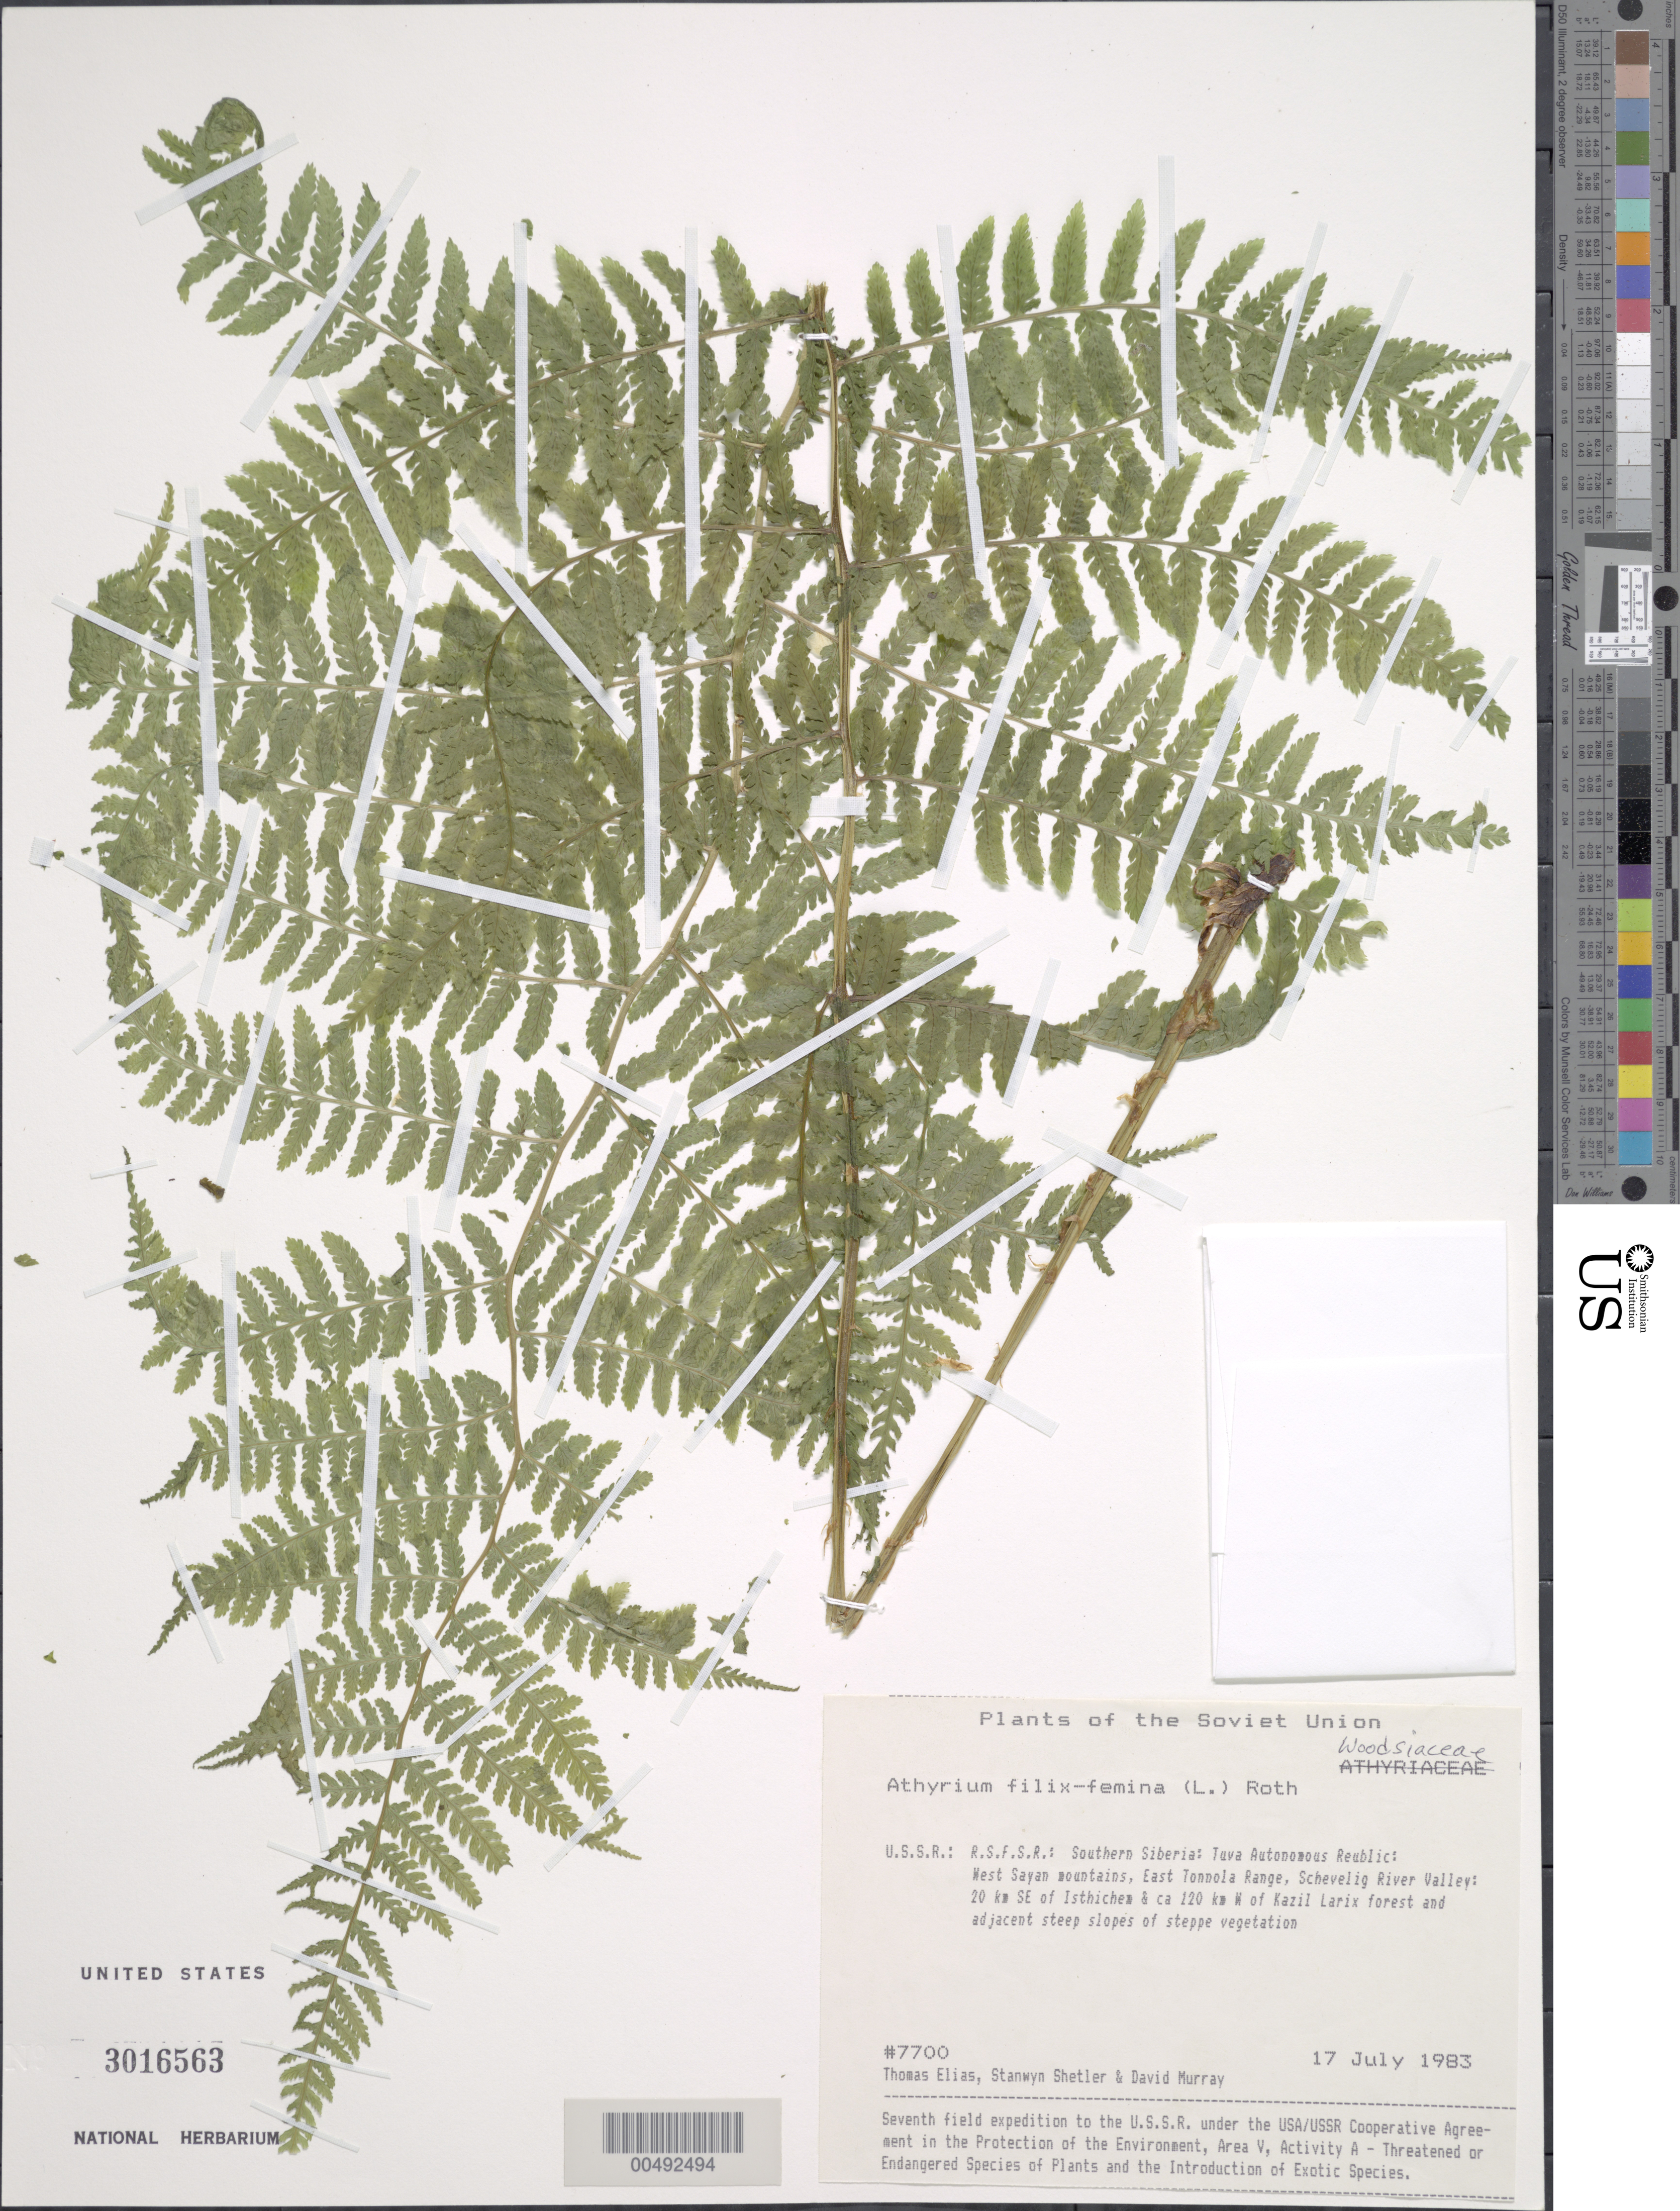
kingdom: Plantae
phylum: Tracheophyta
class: Polypodiopsida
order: Polypodiales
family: Athyriaceae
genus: Athyrium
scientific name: Athyrium filix-femina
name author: (L.) Roth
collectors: T. Elias, S. Shetler & D. F. Murray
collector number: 7700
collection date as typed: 17 Jul 1983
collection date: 1983-07-17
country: Russian Federation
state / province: Tuva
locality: West Sayan Mountains, East Tonnola [Tannu-Ola Range], Schevelig River Valley, 20 km SE of Isthichem [Ishti-Khem], *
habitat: Larix forest and adjacent steep slopes of steppe vegetation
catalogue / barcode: US 3016563